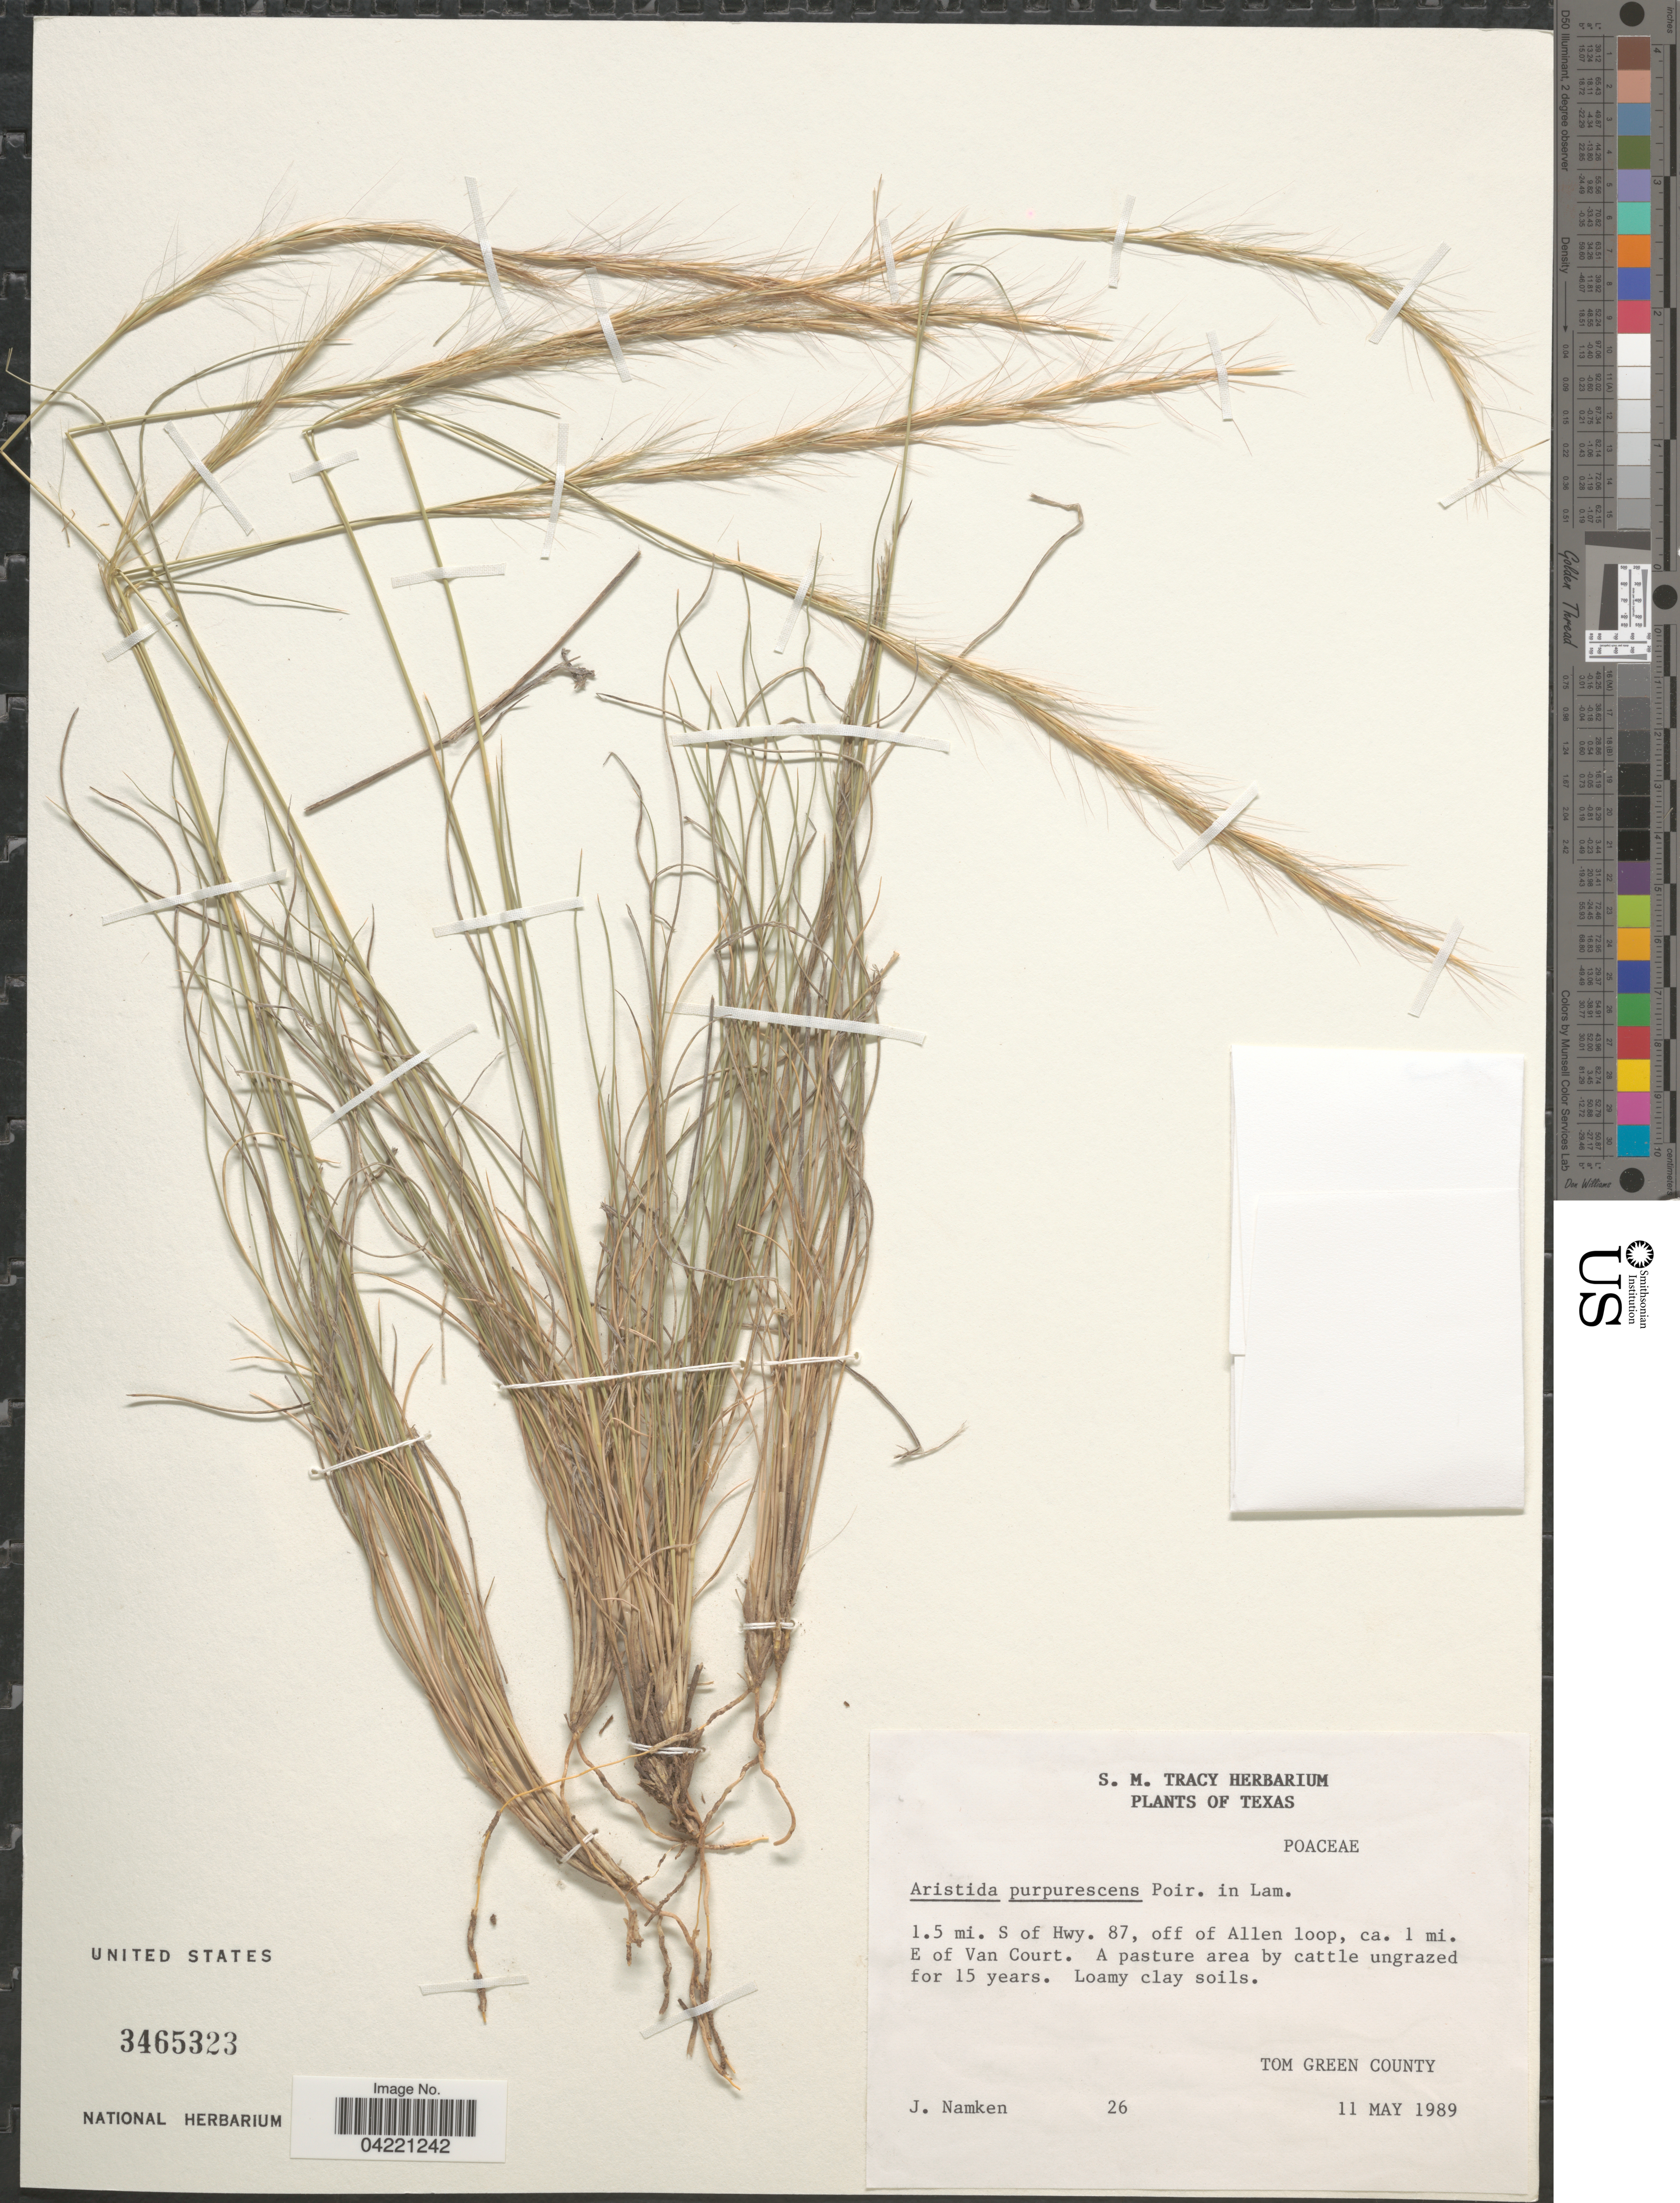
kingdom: Plantae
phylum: Tracheophyta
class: Liliopsida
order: Poales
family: Poaceae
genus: Aristida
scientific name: Aristida purpurascens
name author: Poir.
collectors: J. Namken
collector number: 26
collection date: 1989-05-11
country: United States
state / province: Texas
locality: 1.5 mi. S of Hwy. 87, off of Allen loop, ca. 1 mi. E of Van Court. Tom Green County.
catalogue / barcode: US 3465323